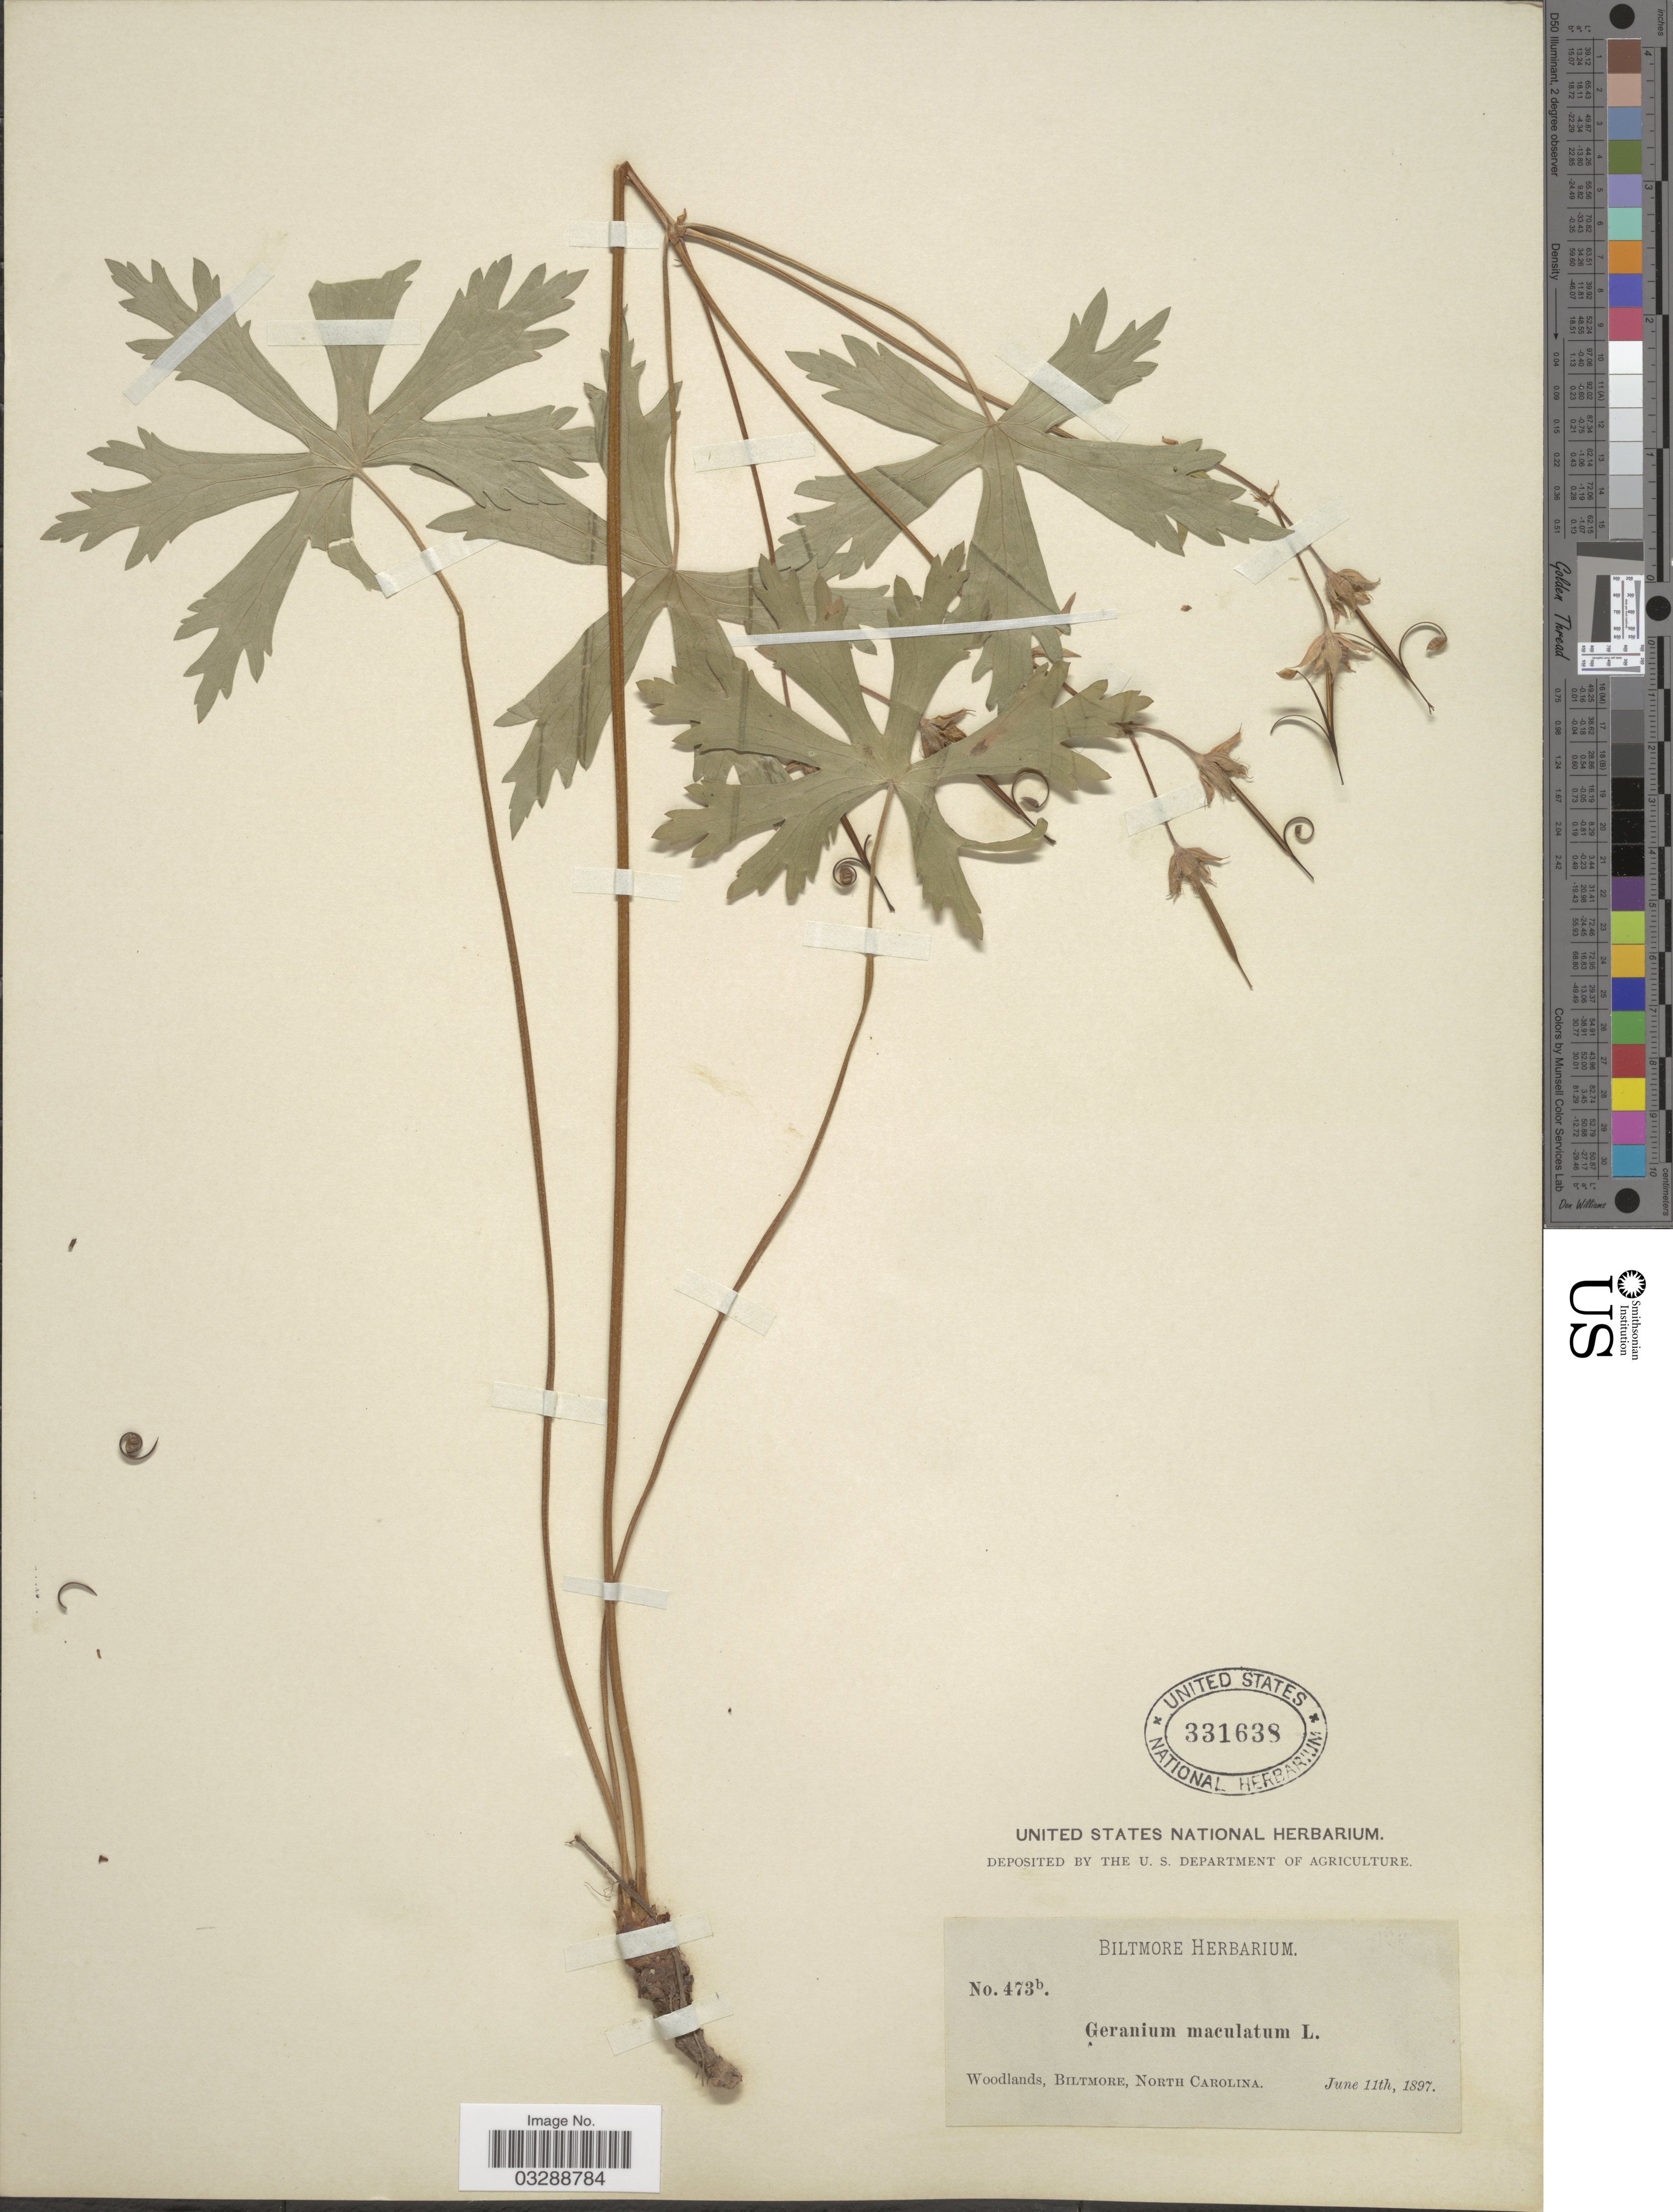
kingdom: Plantae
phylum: Tracheophyta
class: Magnoliopsida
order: Geraniales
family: Geraniaceae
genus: Geranium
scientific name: Geranium maculatum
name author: L.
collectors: ex herb. Biltmore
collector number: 473b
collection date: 1897-06-11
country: United States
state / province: North Carolina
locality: Woodlands, Biltmore.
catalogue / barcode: US 331638